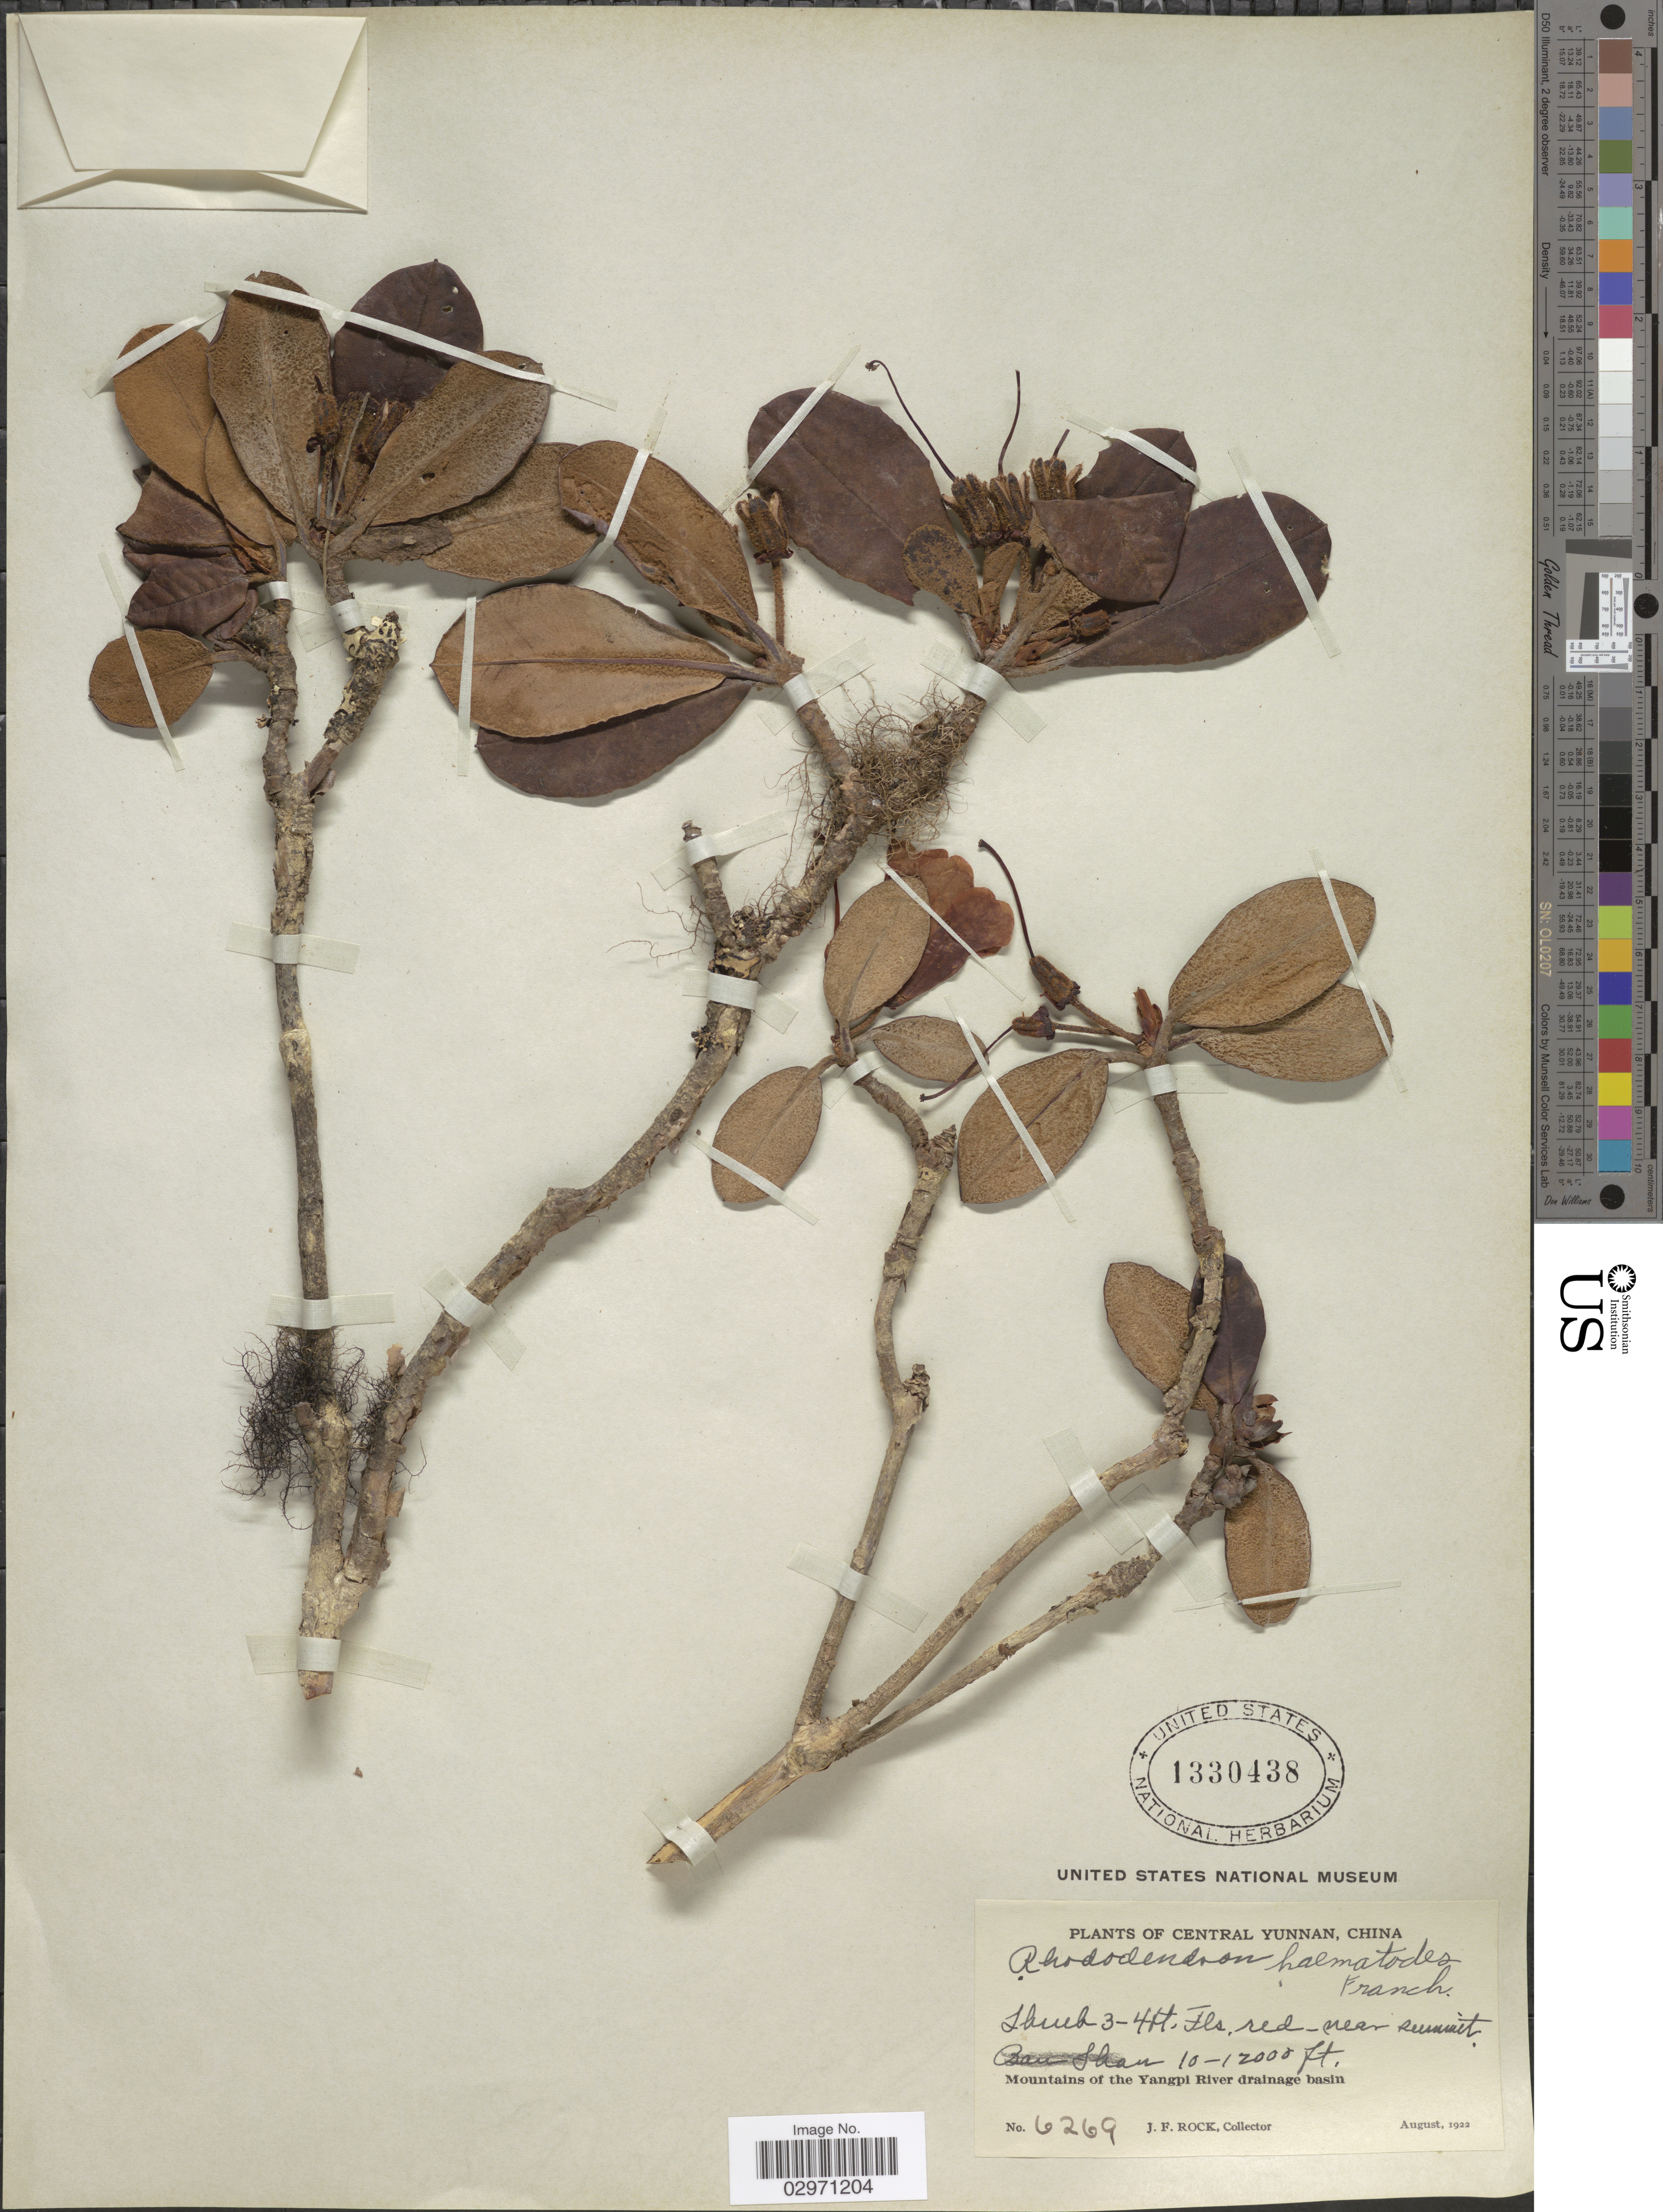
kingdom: Plantae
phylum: Tracheophyta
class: Magnoliopsida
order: Ericales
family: Ericaceae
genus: Rhododendron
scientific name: Rhododendron haematodes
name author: Franch.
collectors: J. Rock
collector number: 6269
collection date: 1922-08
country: China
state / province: Yunnan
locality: Central Yunnan. Mountains of the Yangpi River drainage basin.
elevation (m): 3048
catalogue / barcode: US 1330438